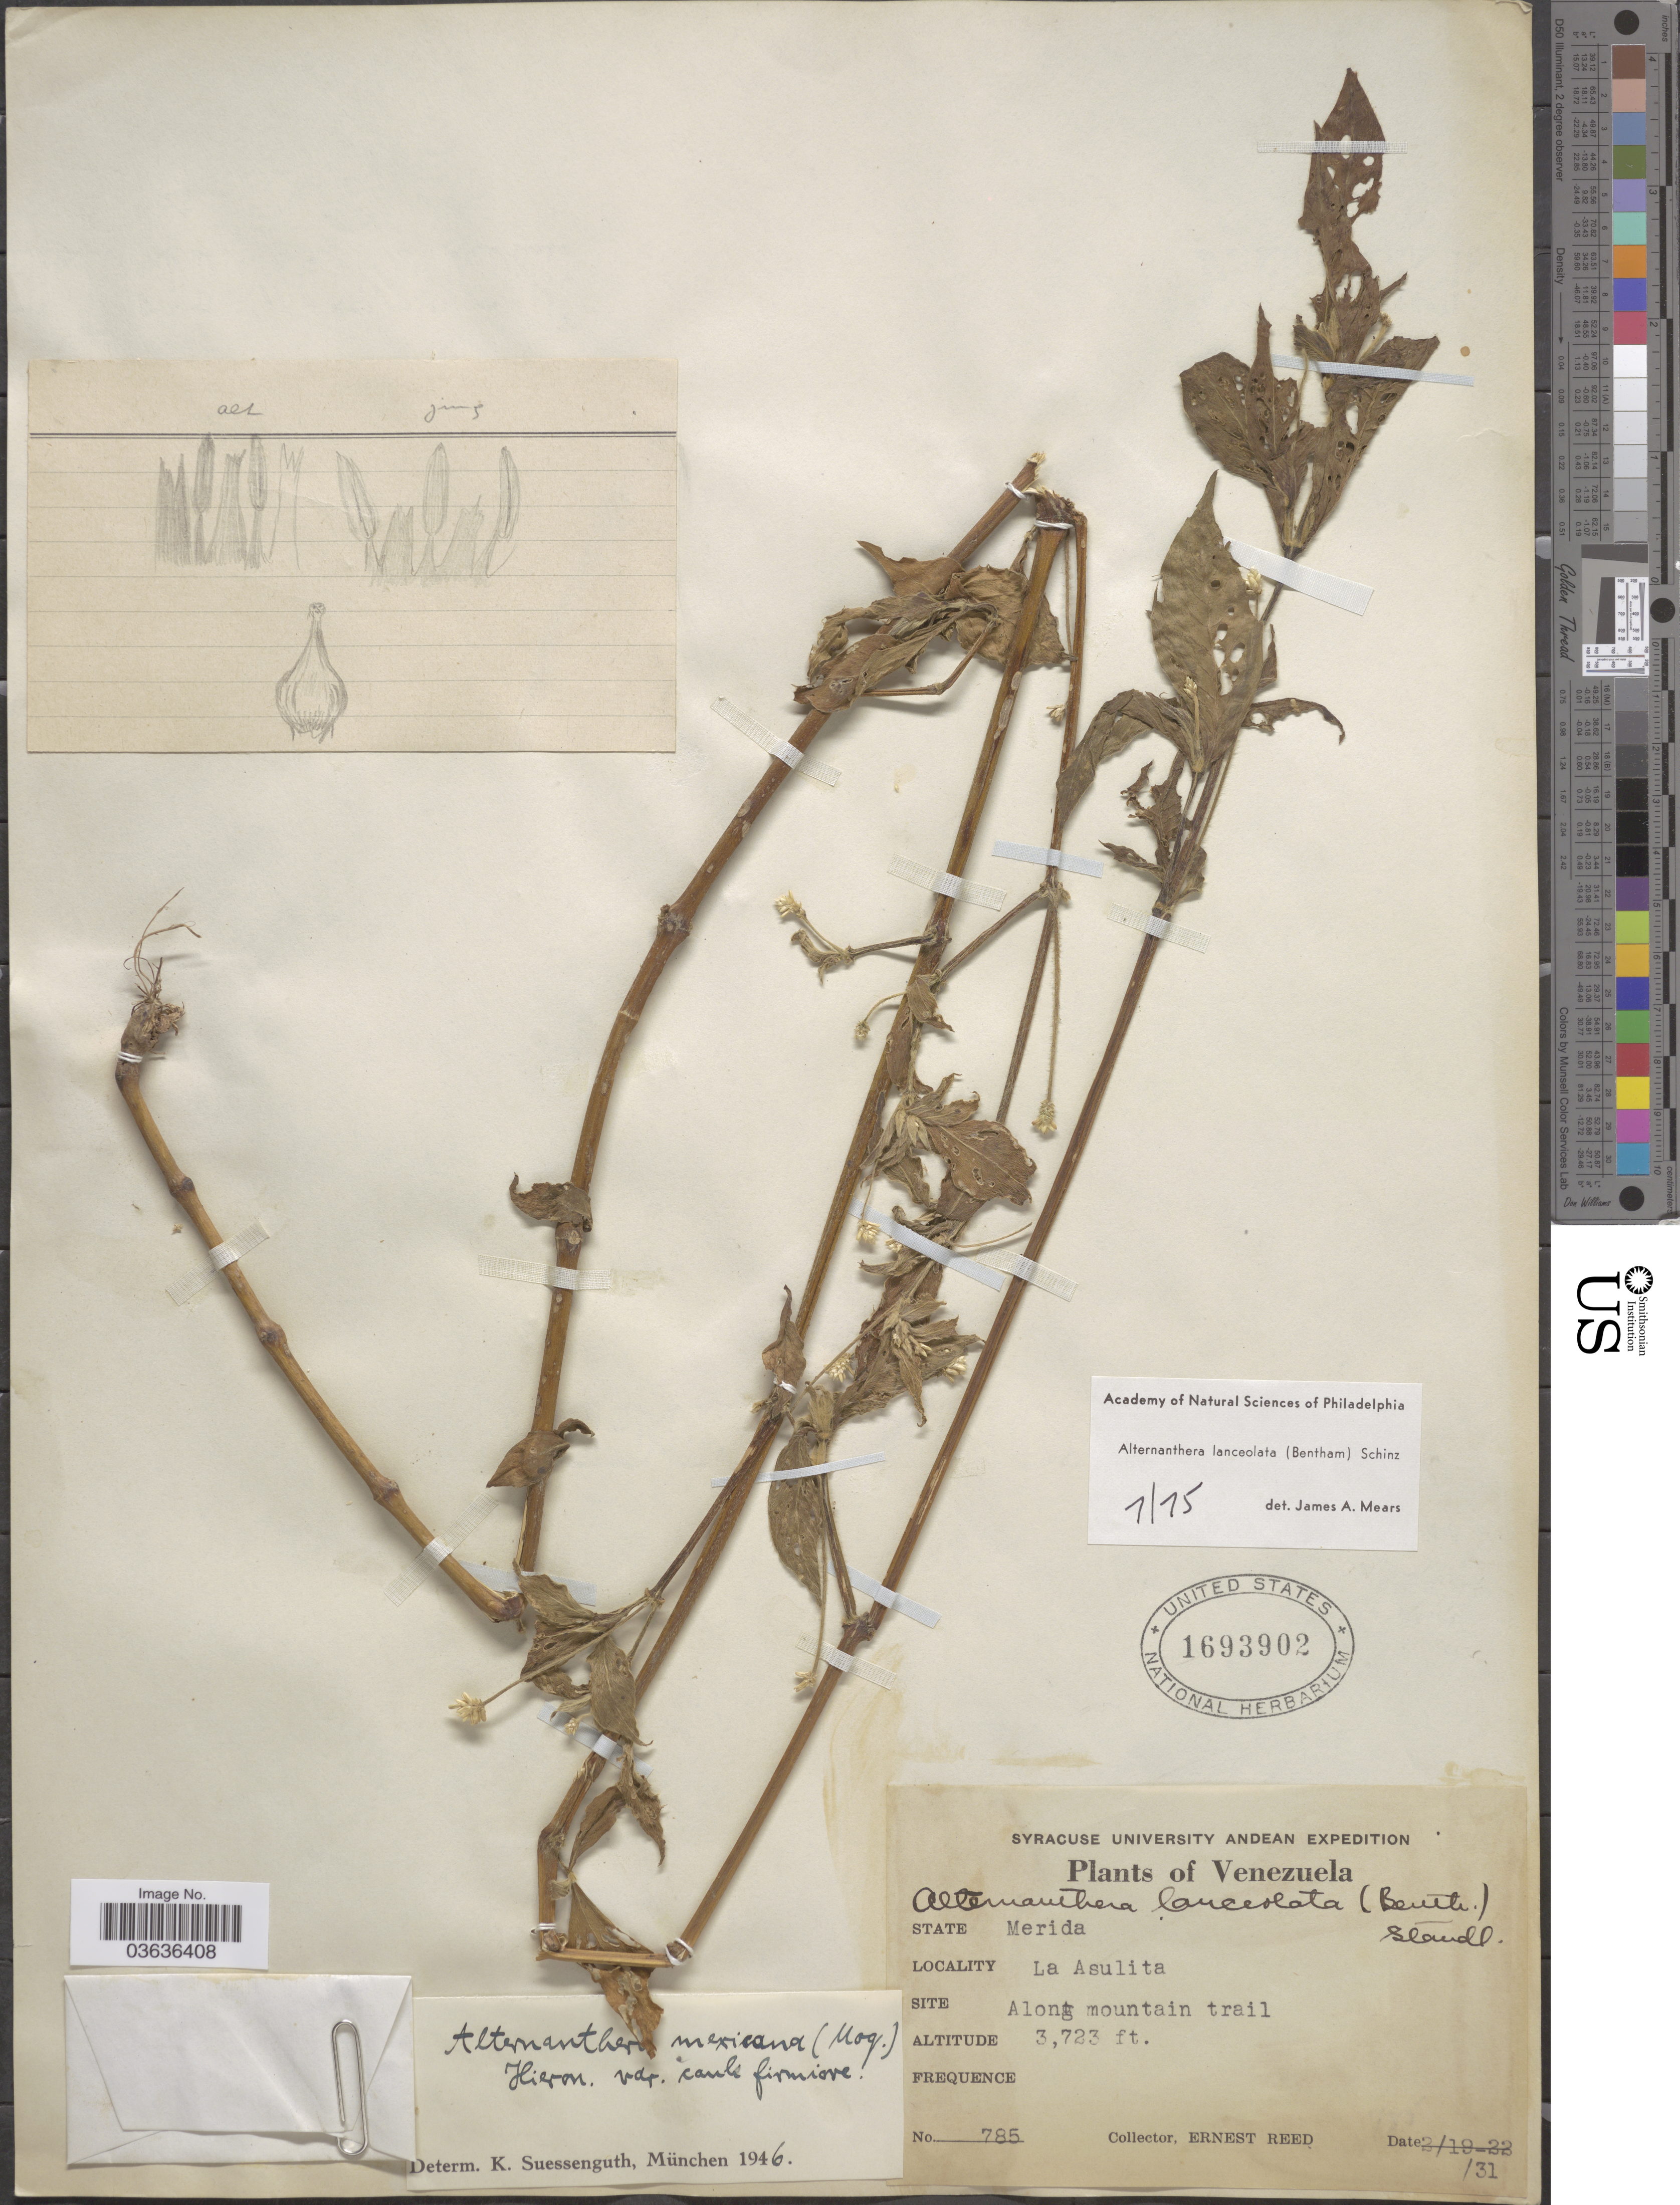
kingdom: Plantae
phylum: Tracheophyta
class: Magnoliopsida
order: Caryophyllales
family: Amaranthaceae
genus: Alternanthera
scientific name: Alternanthera lanceolata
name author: (Benth.) Schinz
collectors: E. Reed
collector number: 785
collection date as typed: Transcribed d/m/y: 19/2/31 to 22/2/31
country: Venezuela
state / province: Mérida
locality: La Asulita. Along mountain trail.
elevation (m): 1135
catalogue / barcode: US 1693902